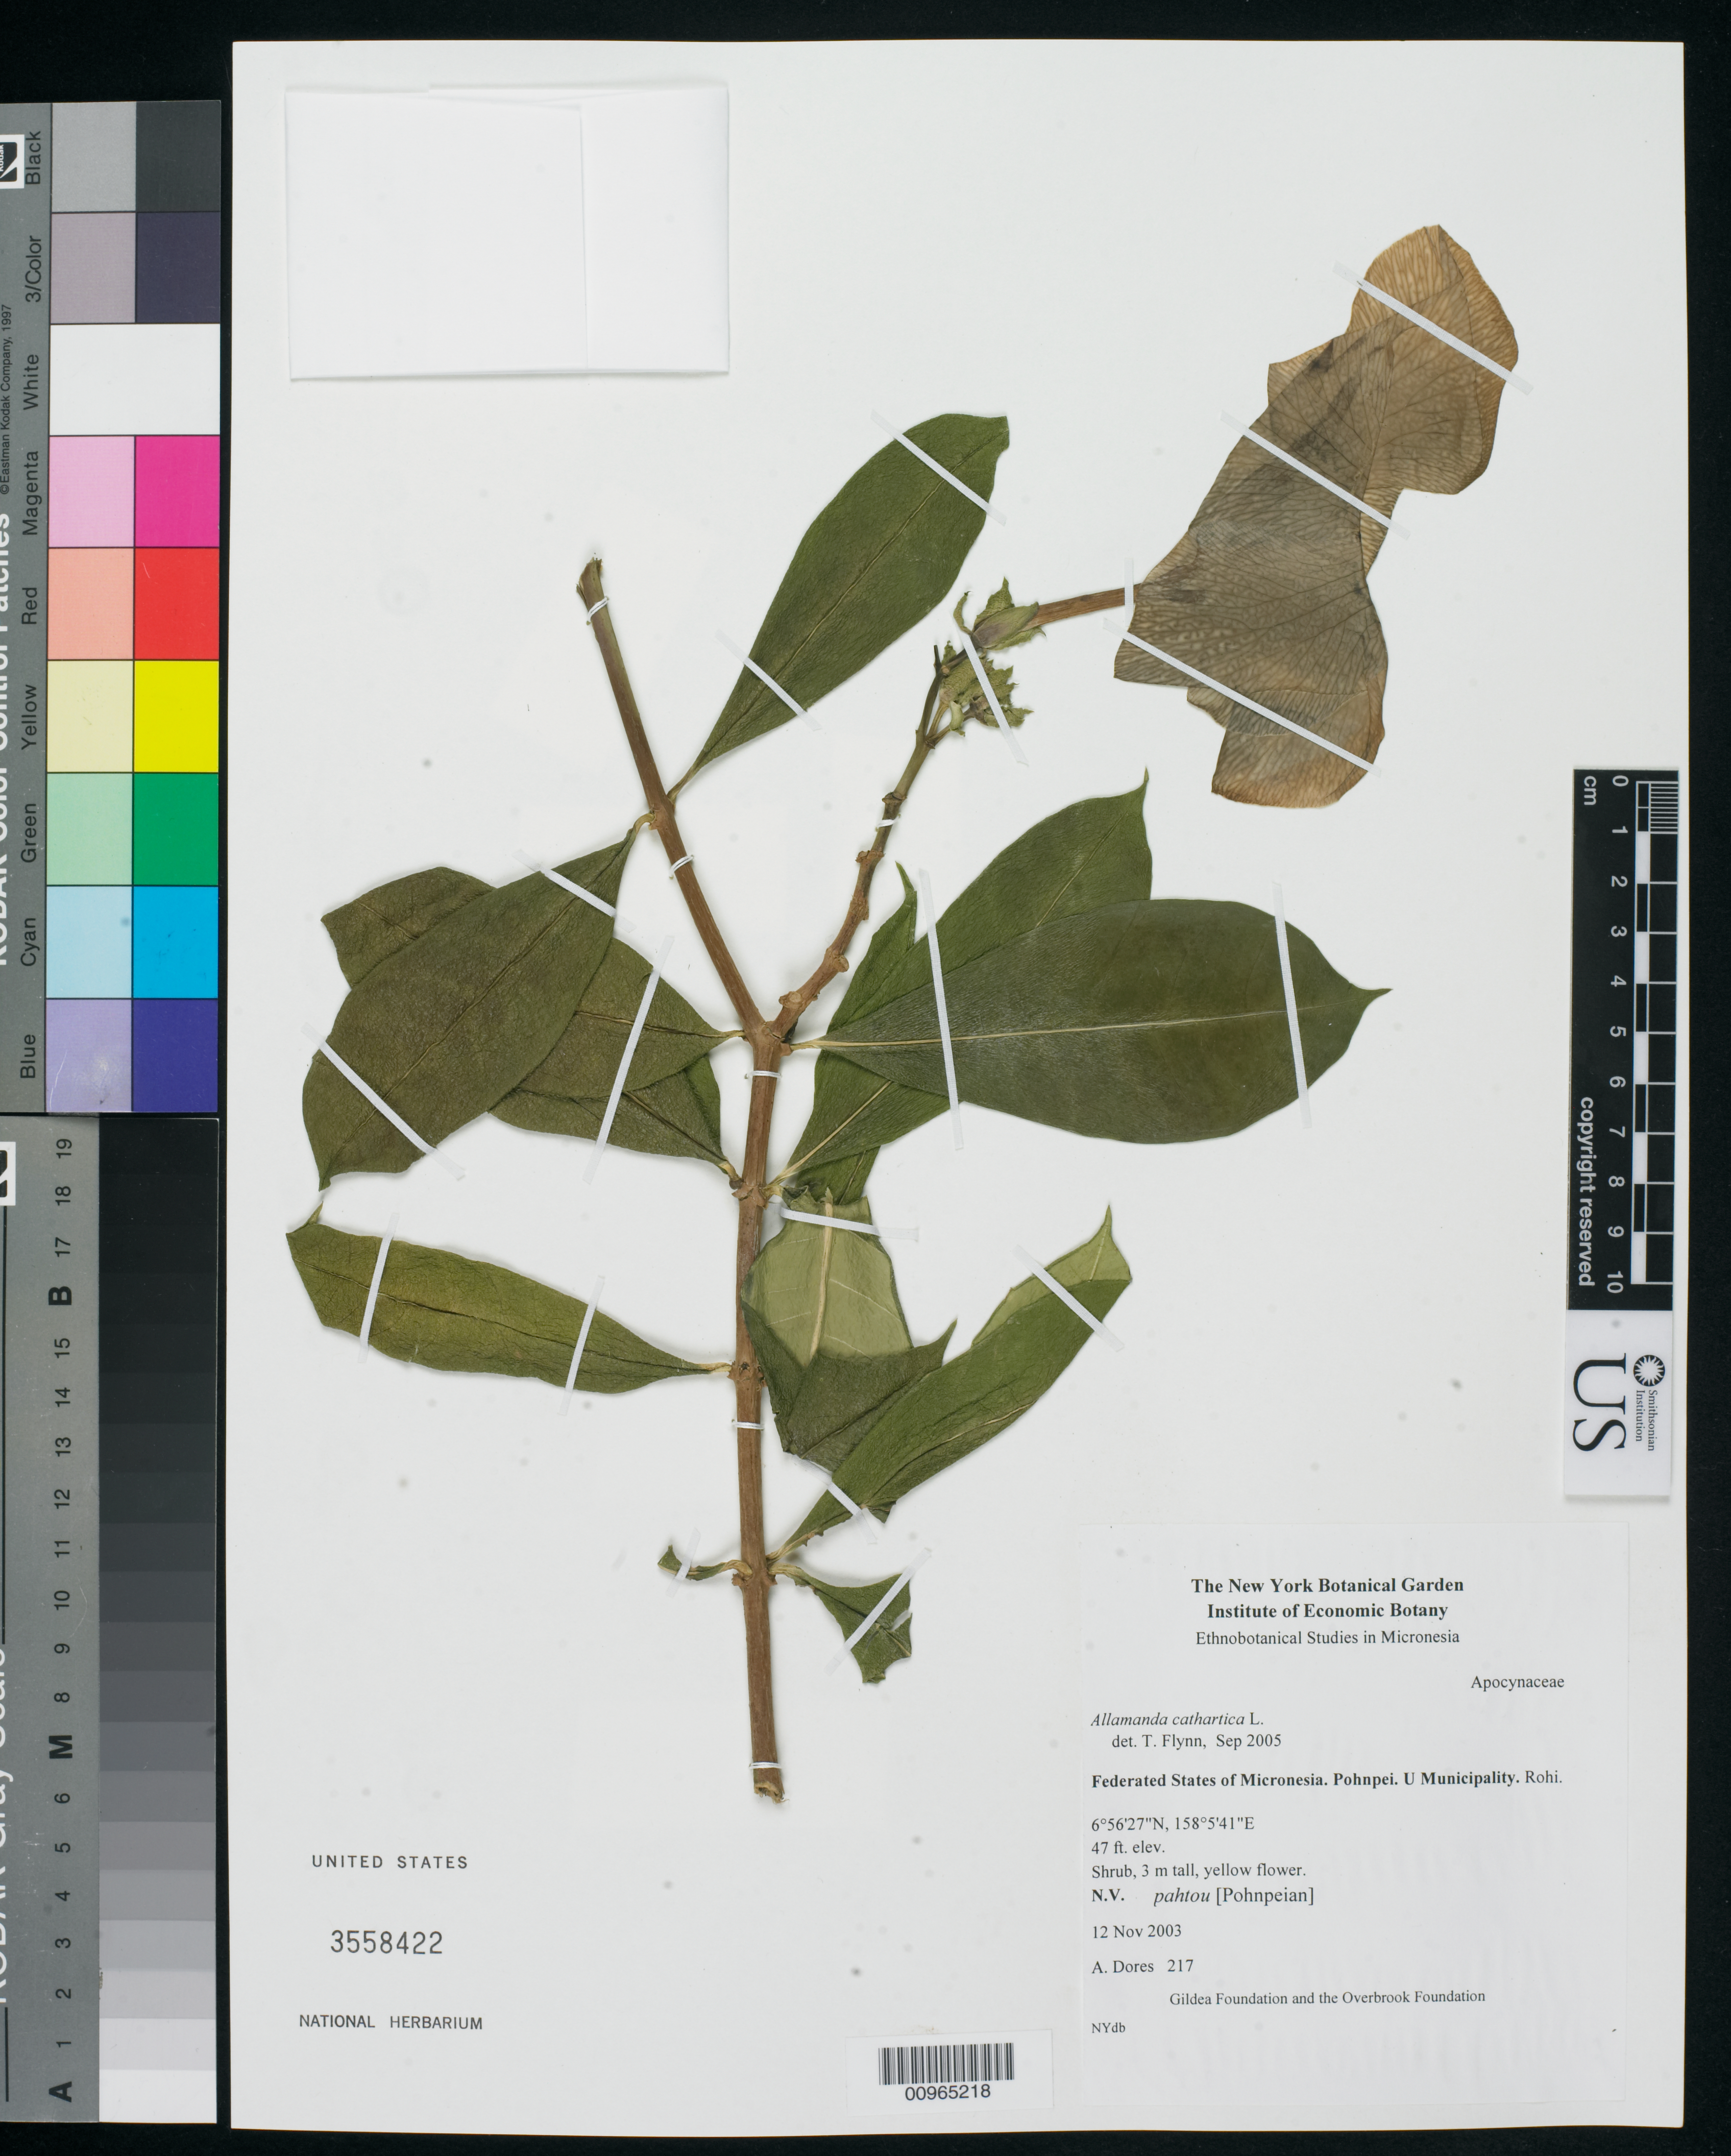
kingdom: Plantae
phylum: Tracheophyta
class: Magnoliopsida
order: Gentianales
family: Apocynaceae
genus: Allamanda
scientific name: Allamanda cathartica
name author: L.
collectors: A. Dores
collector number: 217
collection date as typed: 12 Nov 2003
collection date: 2003-11-12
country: Micronesia, Federated States of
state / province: Pohnpei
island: Pohnpei [Ponape]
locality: Rohi, U Muncipality, Pohnpei, Micronesia.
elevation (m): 14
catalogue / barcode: US 3358422